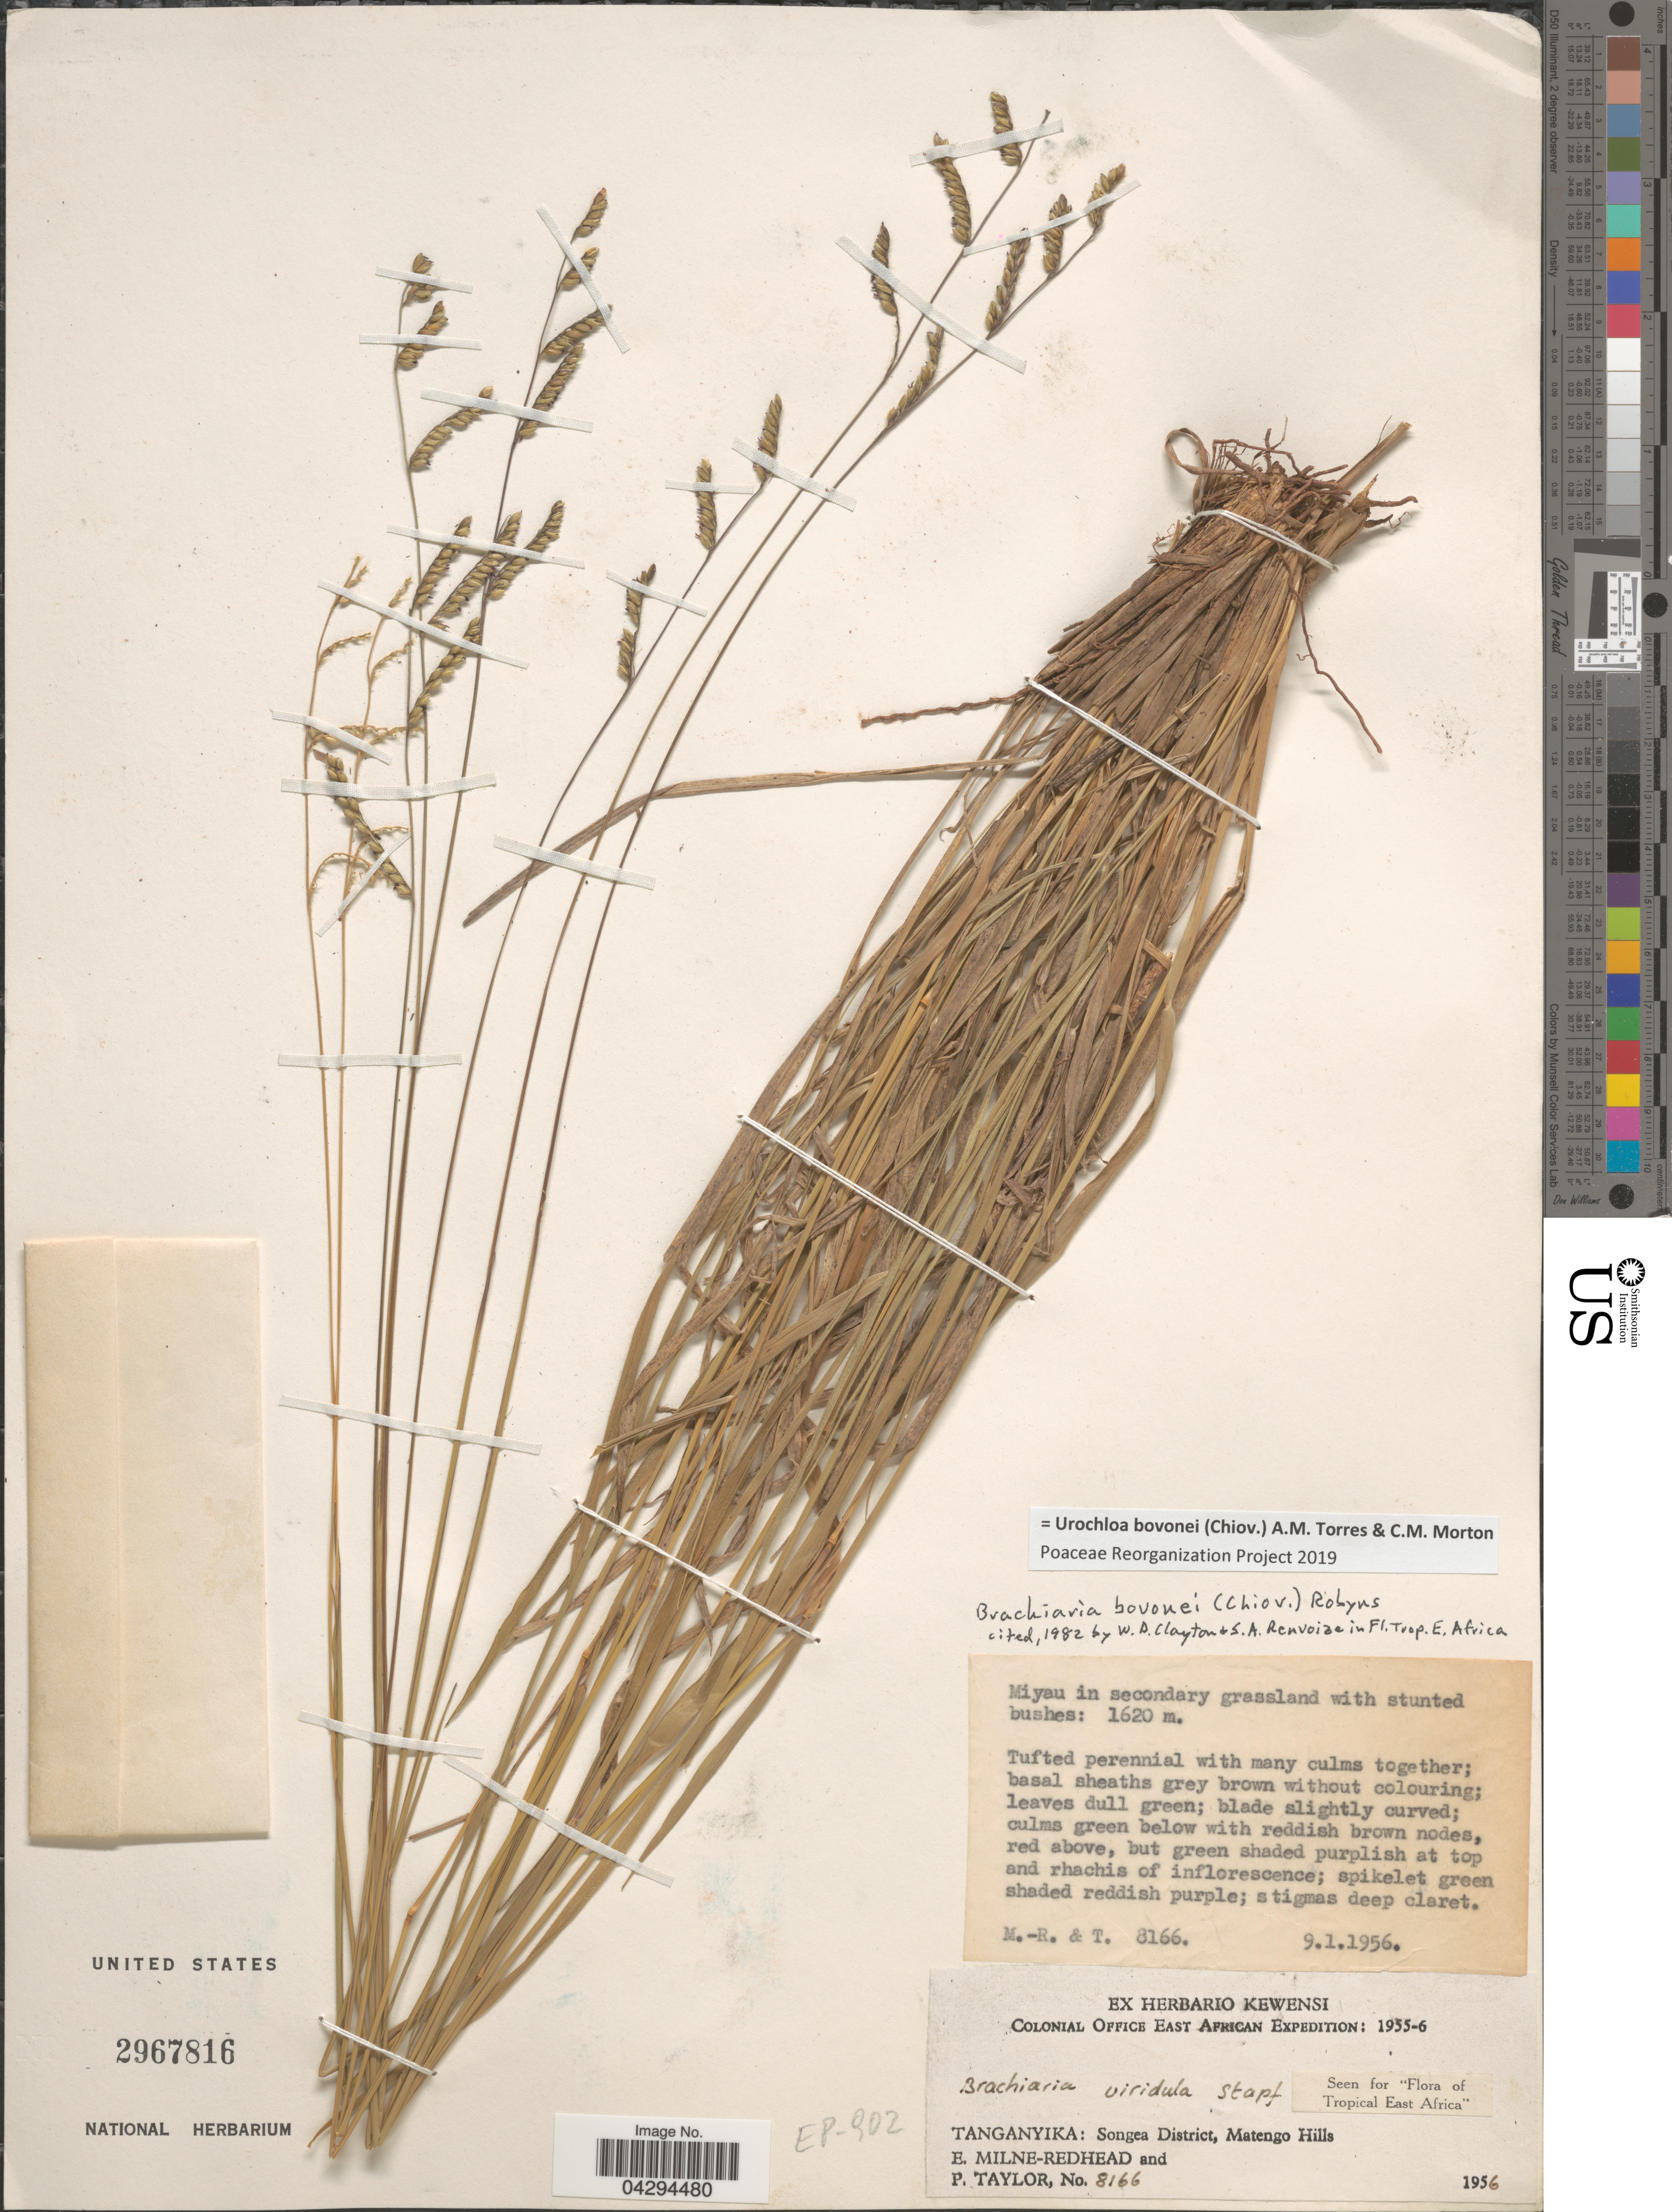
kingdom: Plantae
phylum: Tracheophyta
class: Liliopsida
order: Poales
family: Poaceae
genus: Urochloa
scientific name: Urochloa bovonei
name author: (Chiov.) A.M. Torres & C.M. Morton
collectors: E. W. Milne-Redhead & P. Taylor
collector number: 8166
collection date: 1956-01-09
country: Tanzania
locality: Colonial Office East African Expedition: 1955-6. Tanganyika: Songea District, Matengo Hills. Miyau in secondary grassland.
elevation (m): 1620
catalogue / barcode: US 2967816